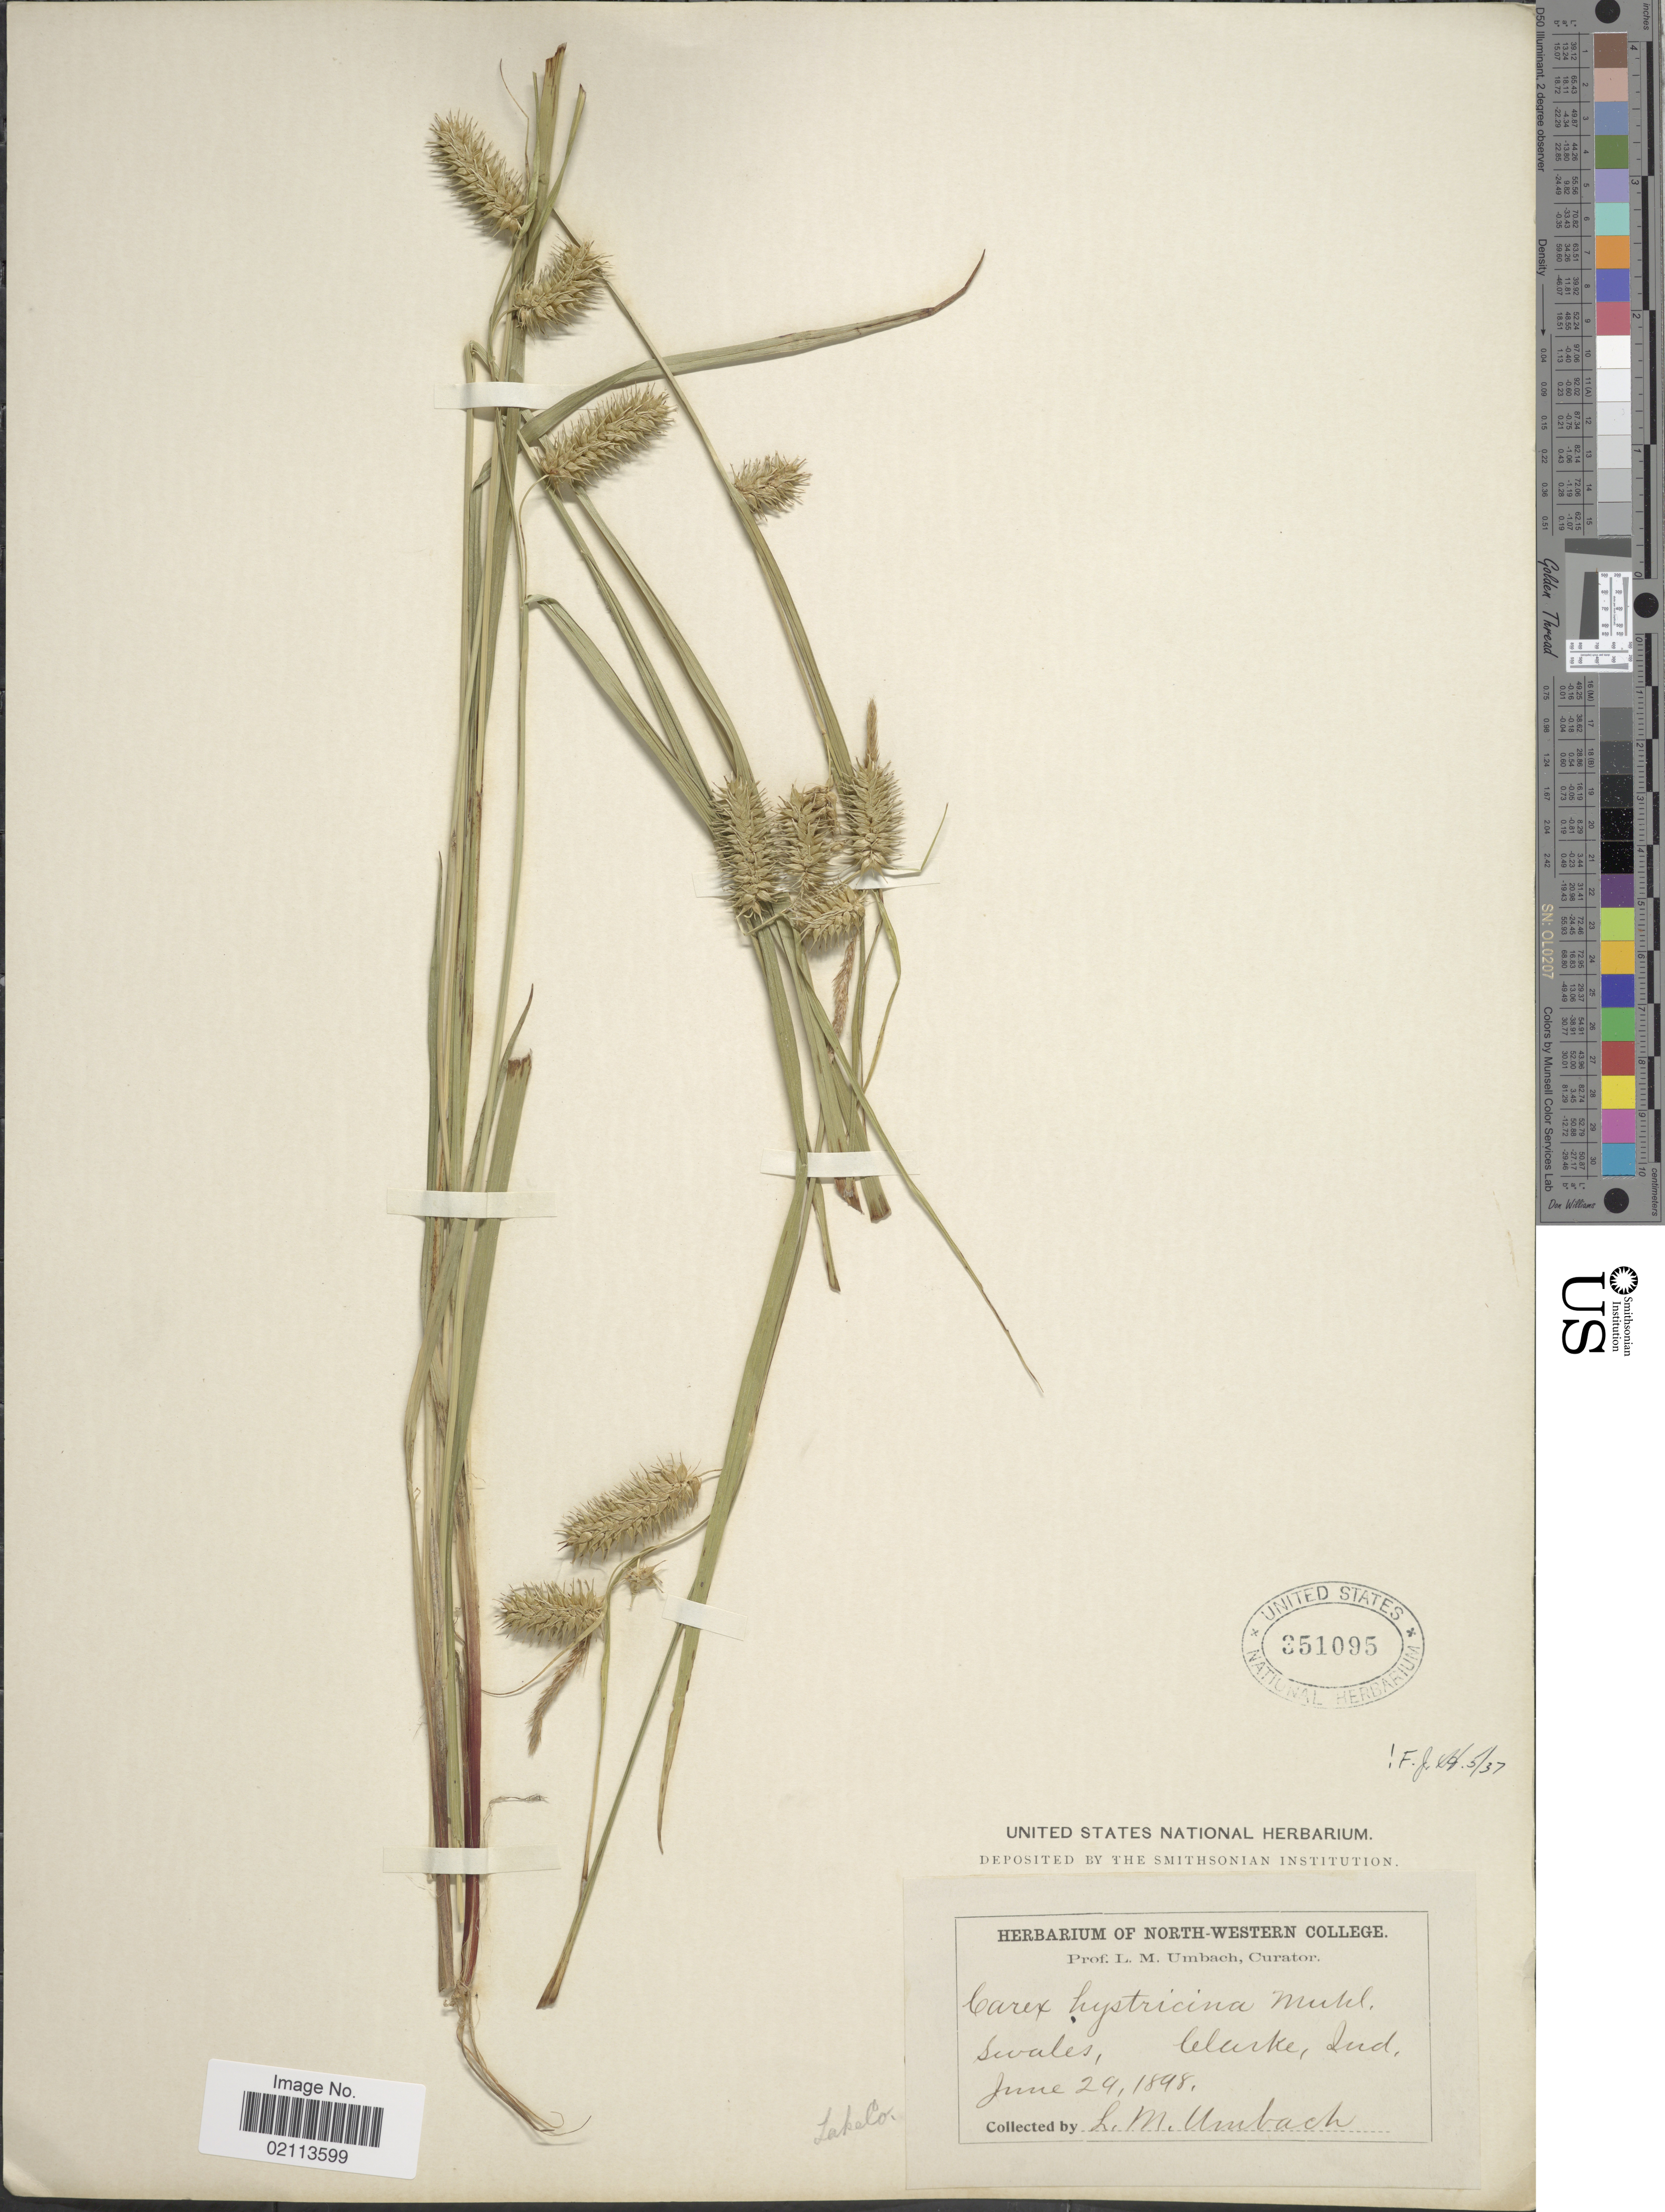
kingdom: Plantae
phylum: Tracheophyta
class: Liliopsida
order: Poales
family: Cyperaceae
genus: Carex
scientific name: Carex hystericina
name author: Muhl. ex Willd.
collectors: L. M. Umbach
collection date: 1898-06-29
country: United States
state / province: Indiana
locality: Swales, Clarke, Lake Co.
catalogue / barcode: US 351095